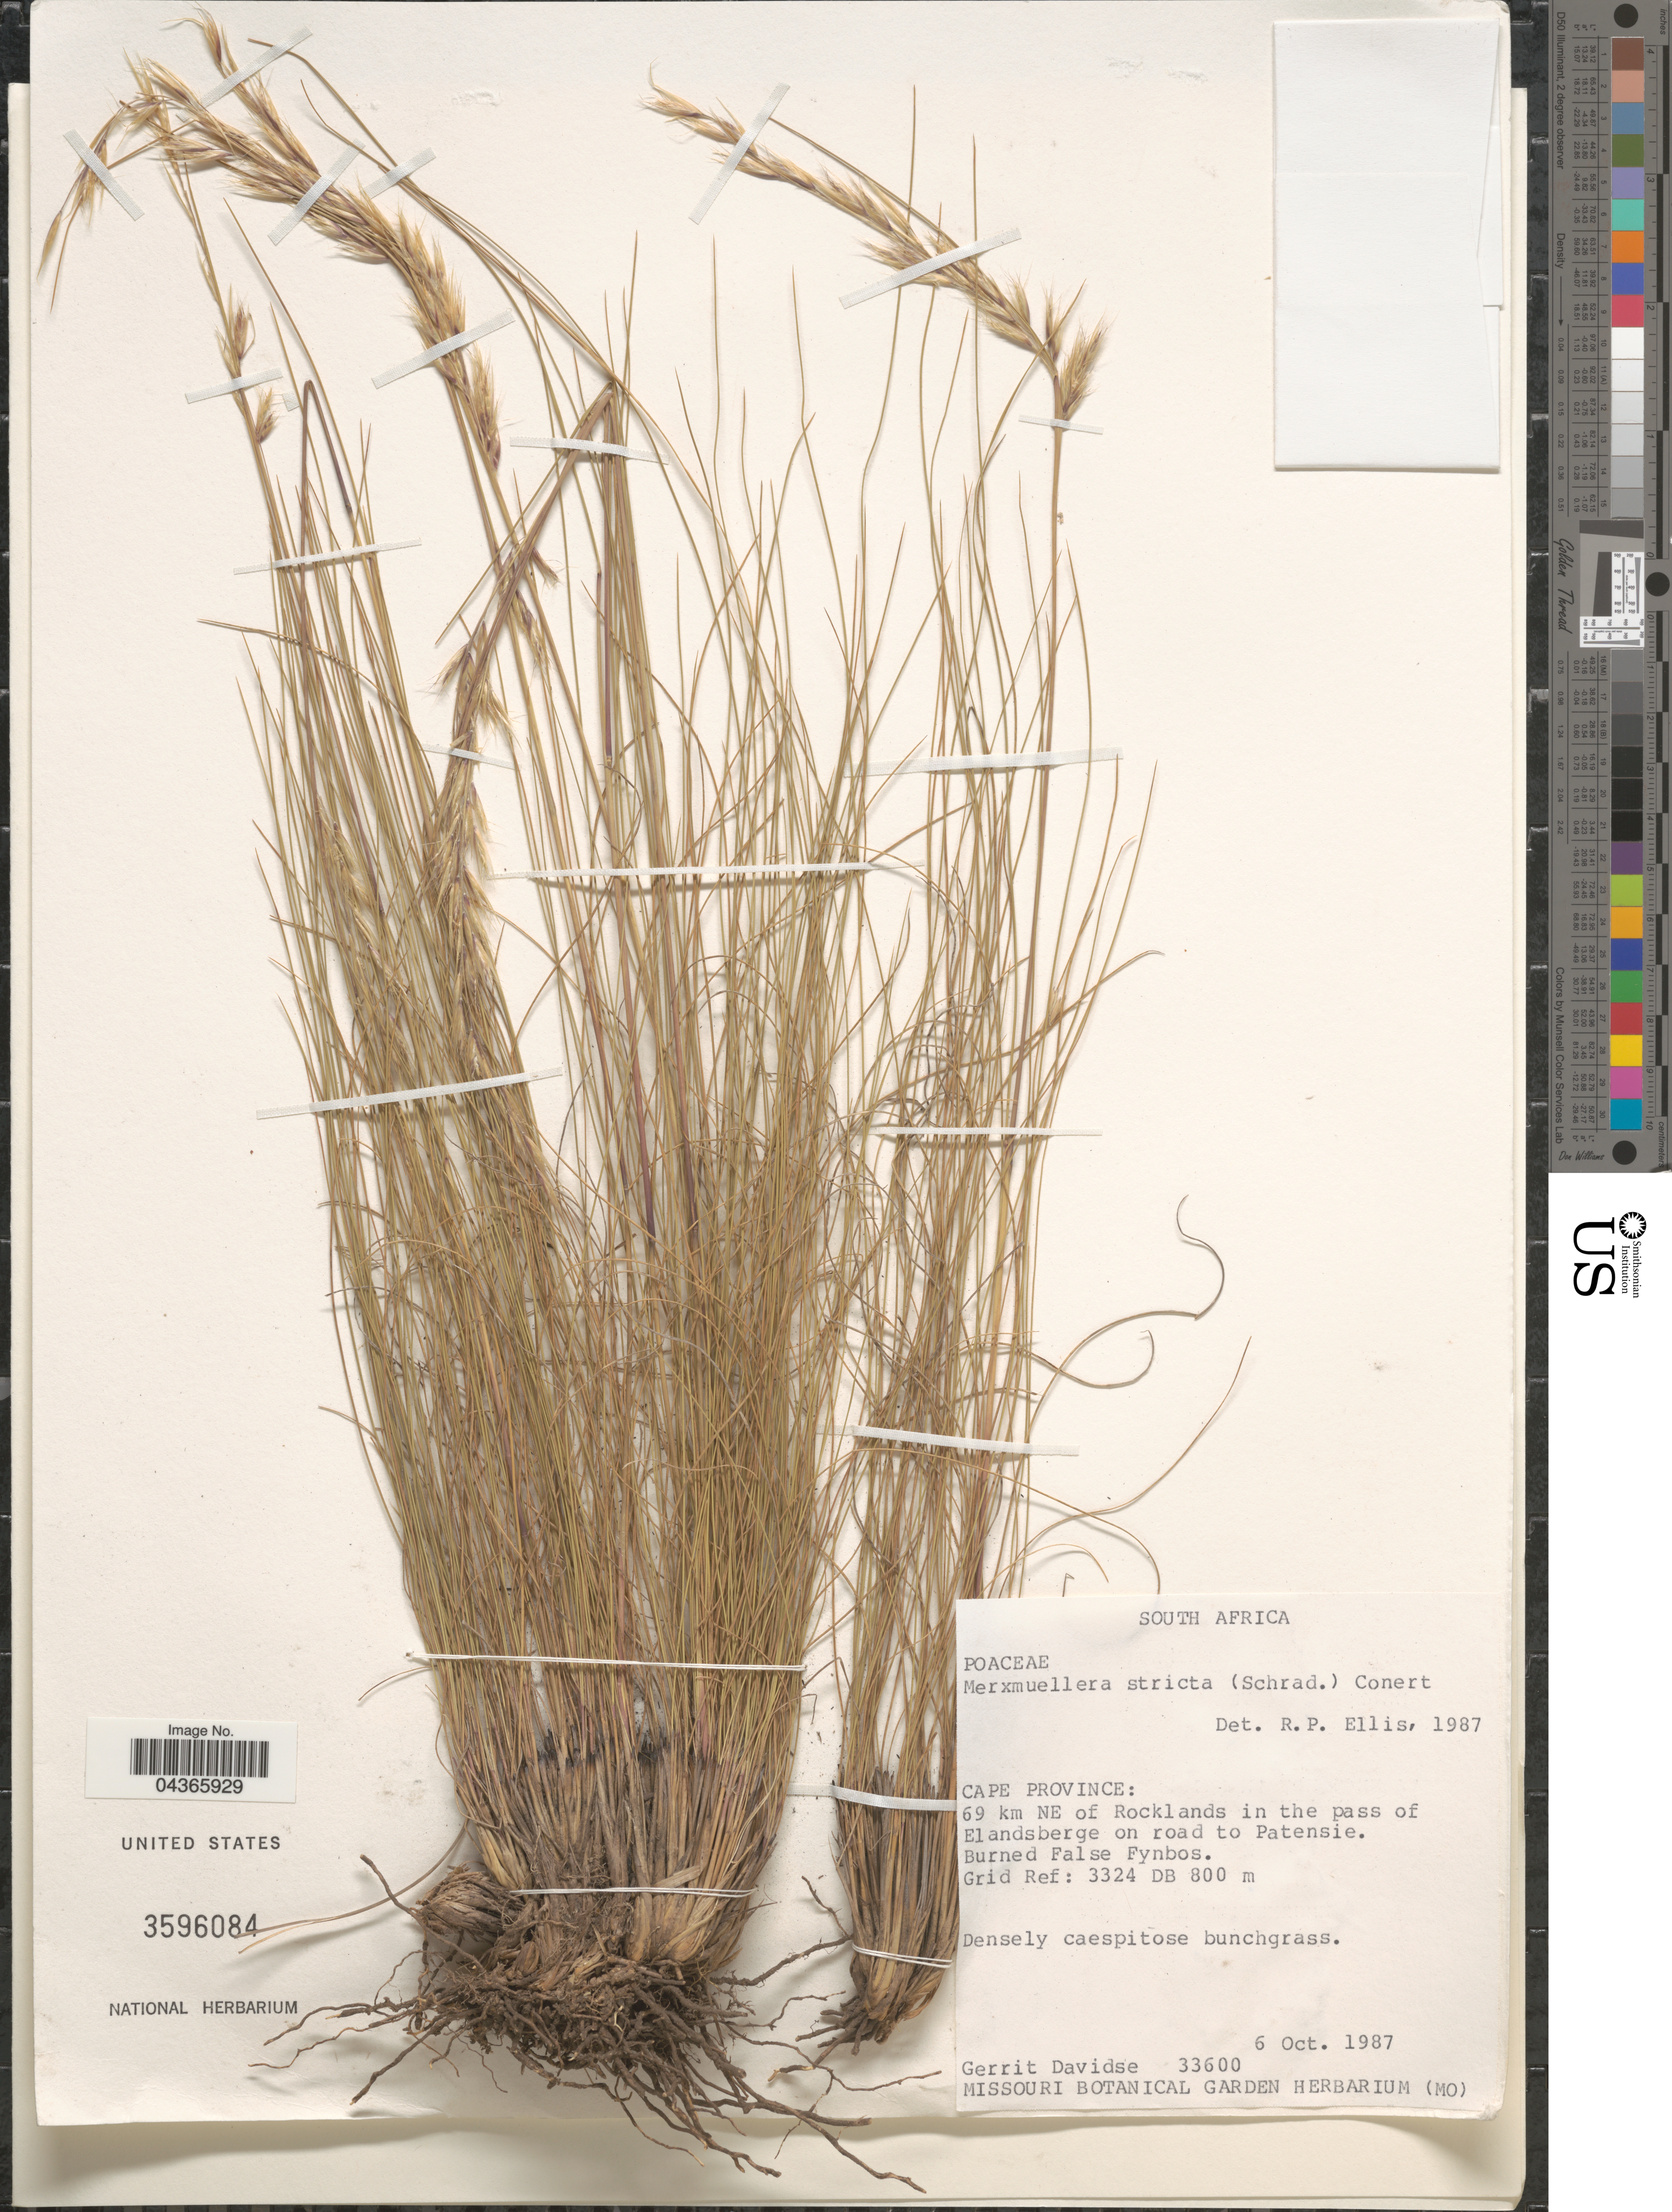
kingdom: Plantae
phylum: Tracheophyta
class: Liliopsida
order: Poales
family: Poaceae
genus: Tenaxia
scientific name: Tenaxia stricta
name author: (Schrad.) N.P. Barker & H.P. Linder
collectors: G. Davidse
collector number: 33600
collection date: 1987-10-06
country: South Africa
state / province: Eastern Cape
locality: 69 km NE of Rocklands in the pass of Elandsberge on road to Patensie. Grid Ref: 3324 DB.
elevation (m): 800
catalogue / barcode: US 3596084